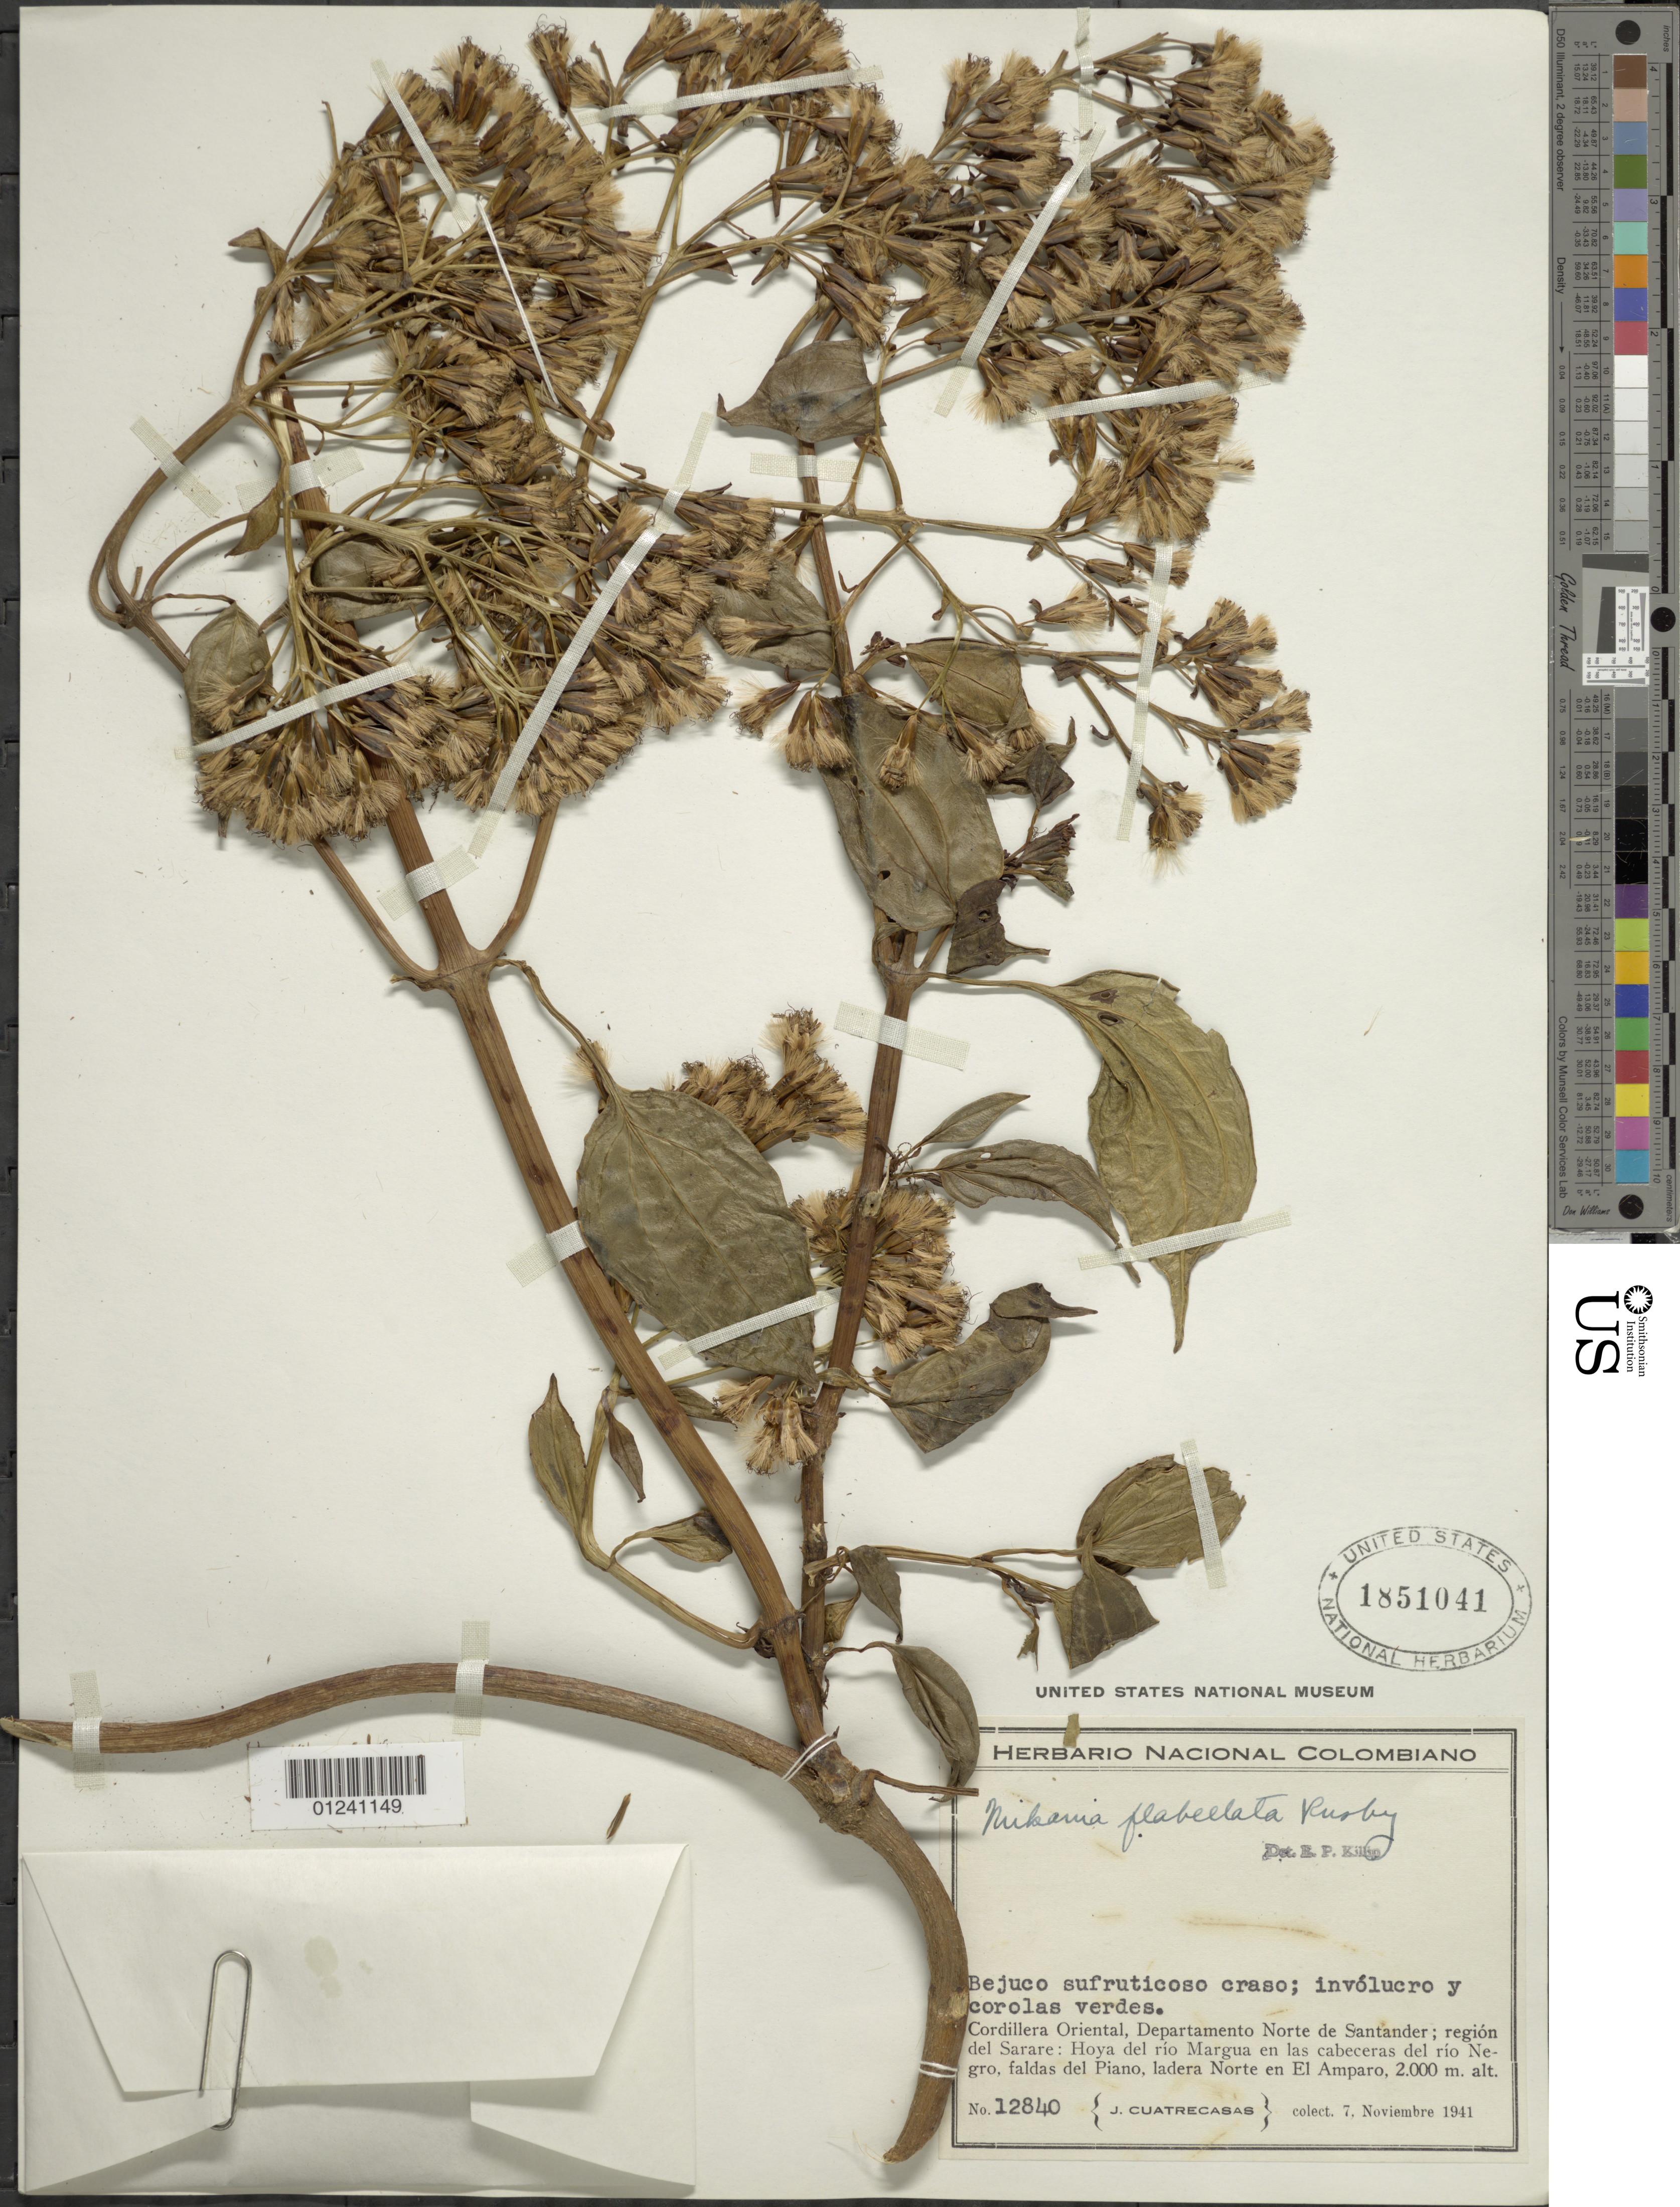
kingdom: Plantae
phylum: Tracheophyta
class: Magnoliopsida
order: Asterales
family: Asteraceae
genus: Mikania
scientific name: Mikania flabellata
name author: Rusby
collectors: J. Cuatrecasas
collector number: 12840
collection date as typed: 7 Nov 1941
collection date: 1941-11-07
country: Colombia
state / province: Norte de Santander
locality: Cordillera Oriental, región del Sarare, hoya del Río Margua en las cabaceras del Río Negro, faldas del Piano, ladera Norte en El Amparo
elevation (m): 2000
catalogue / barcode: US 1851041